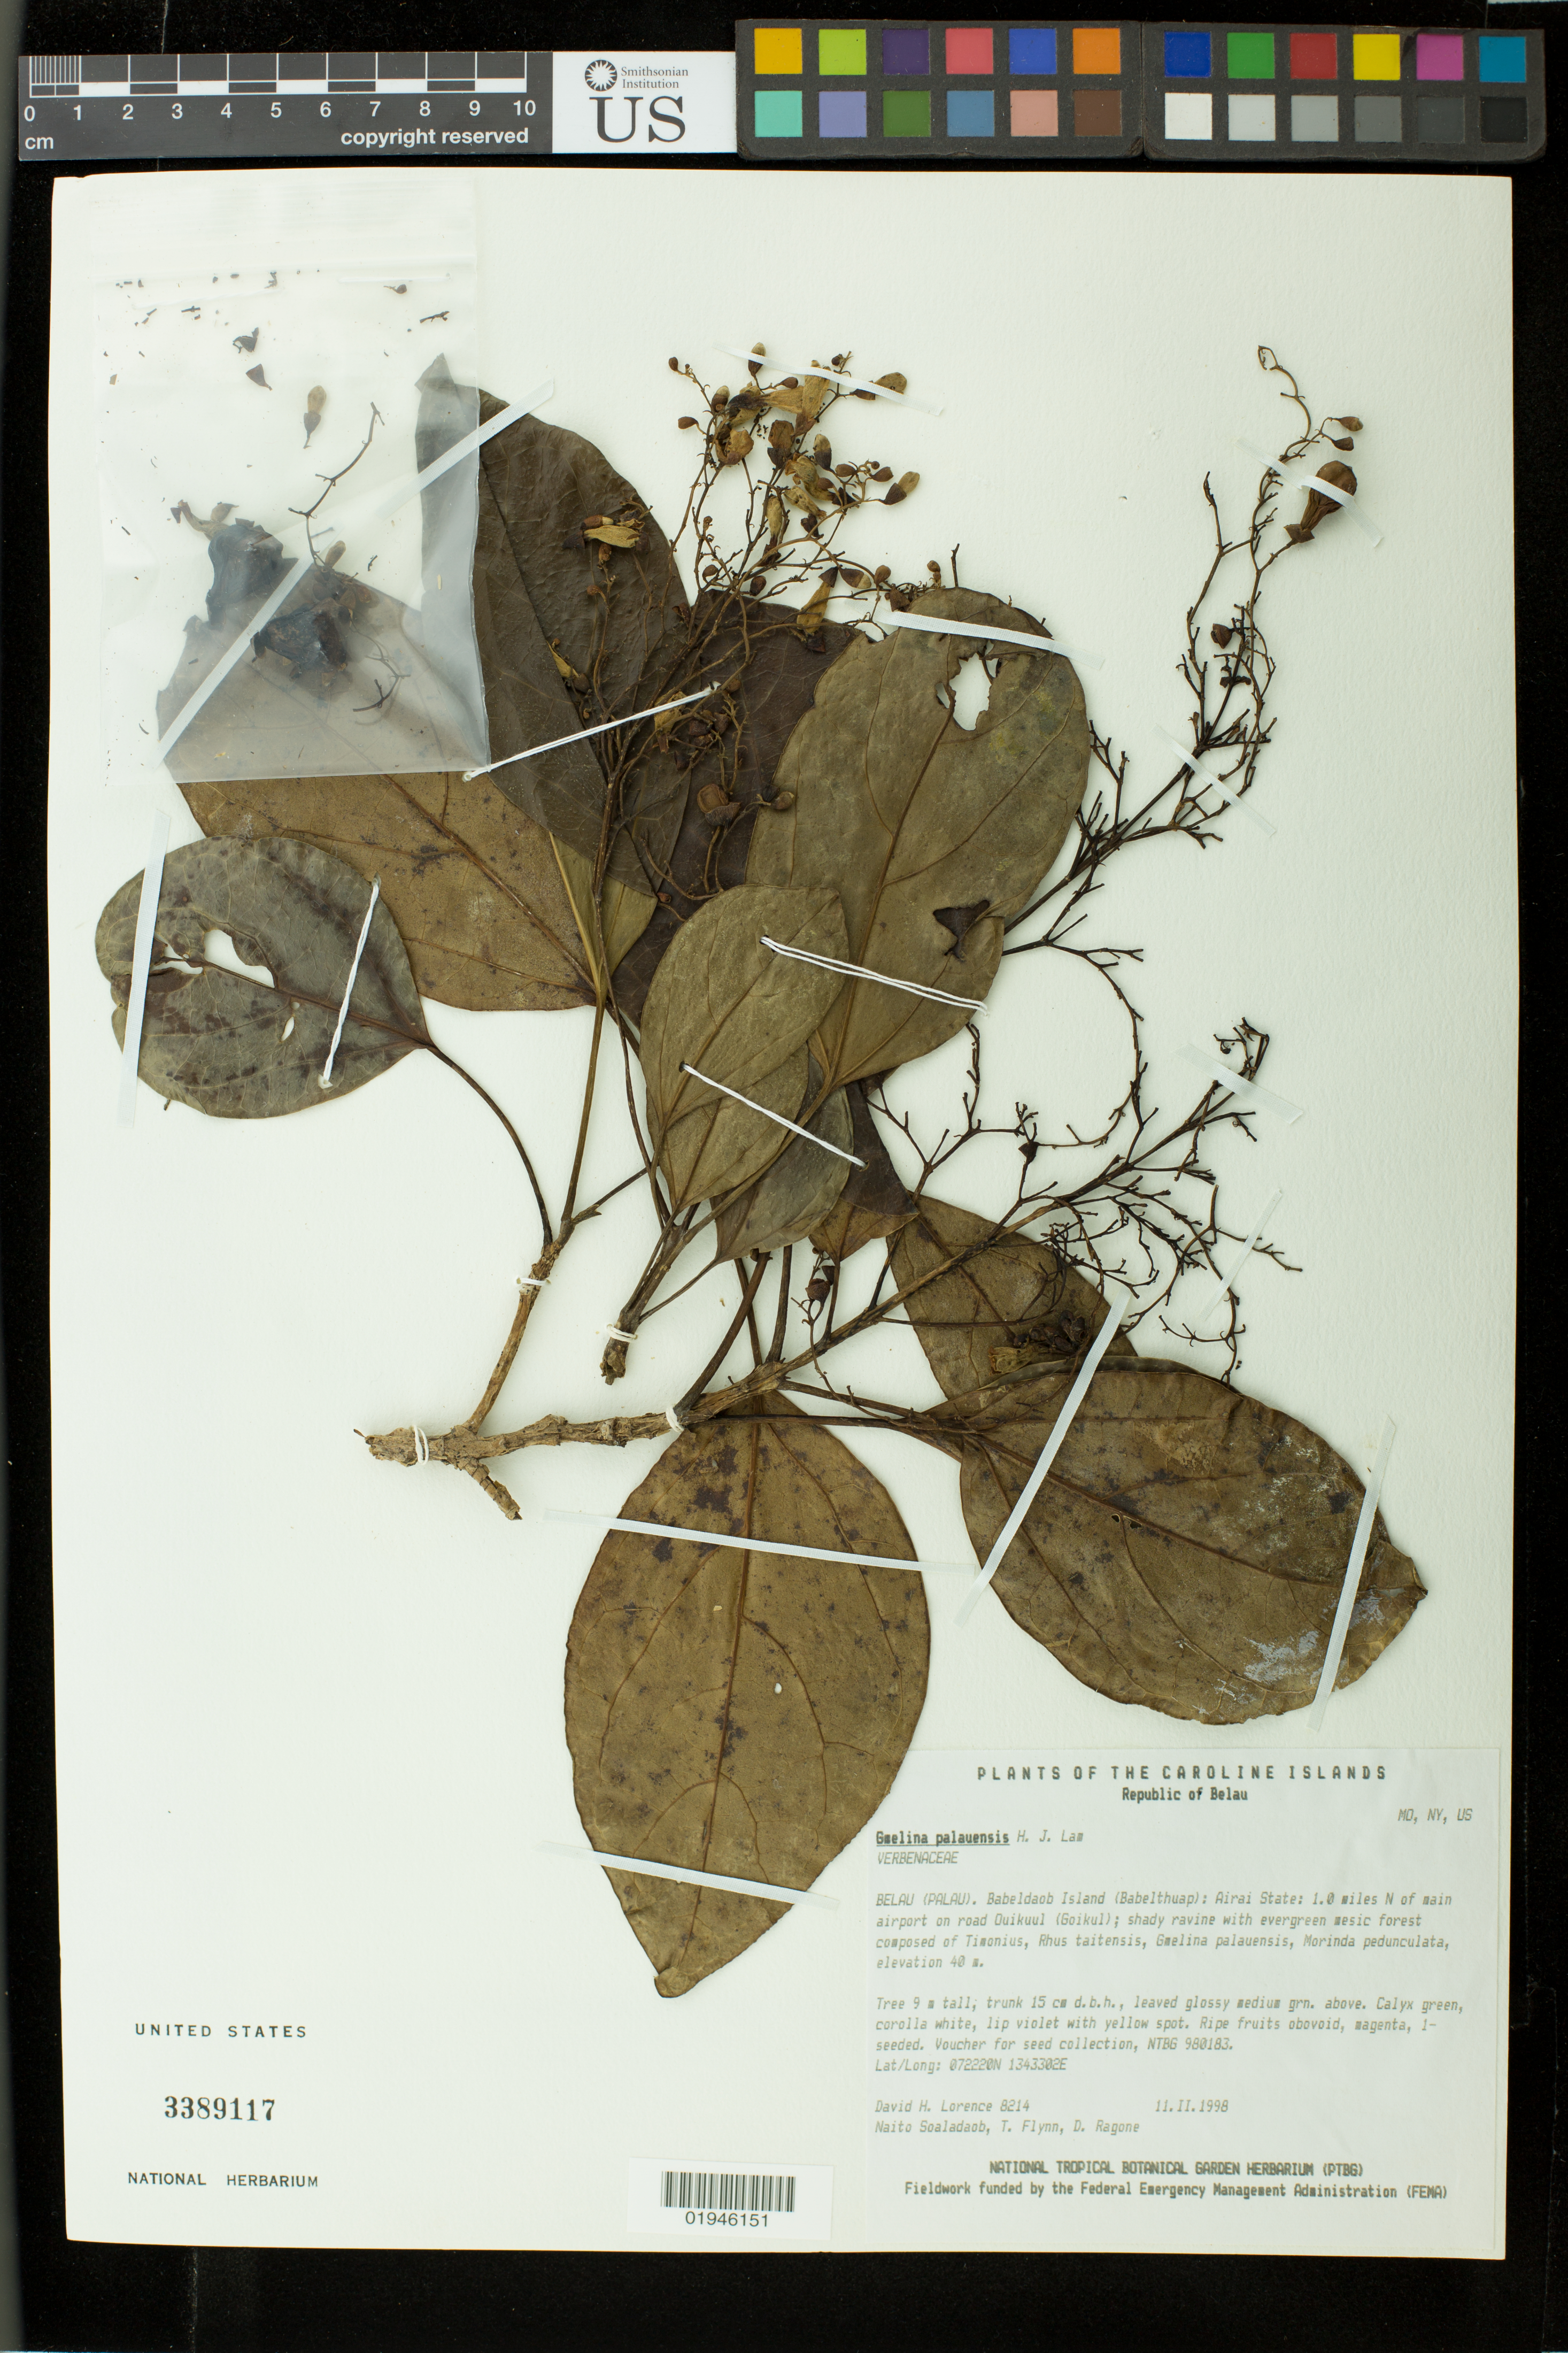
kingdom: Plantae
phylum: Tracheophyta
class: Magnoliopsida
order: Lamiales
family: Lamiaceae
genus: Gmelina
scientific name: Gmelina palawensis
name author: H.J. Lam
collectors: D. Lorence, N. Soaladaob, T. Flynn & D. Ragone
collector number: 8214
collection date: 1998-02-11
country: Palau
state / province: Airai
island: Babeldaob [Babelthuap]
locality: Babeldaob Island (Babelthuap): Airai State:1.0 miles N of main airport on road to Ouikuul (Goikul)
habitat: Evergreen mesic forest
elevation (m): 40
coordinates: N, E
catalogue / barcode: US 3389117